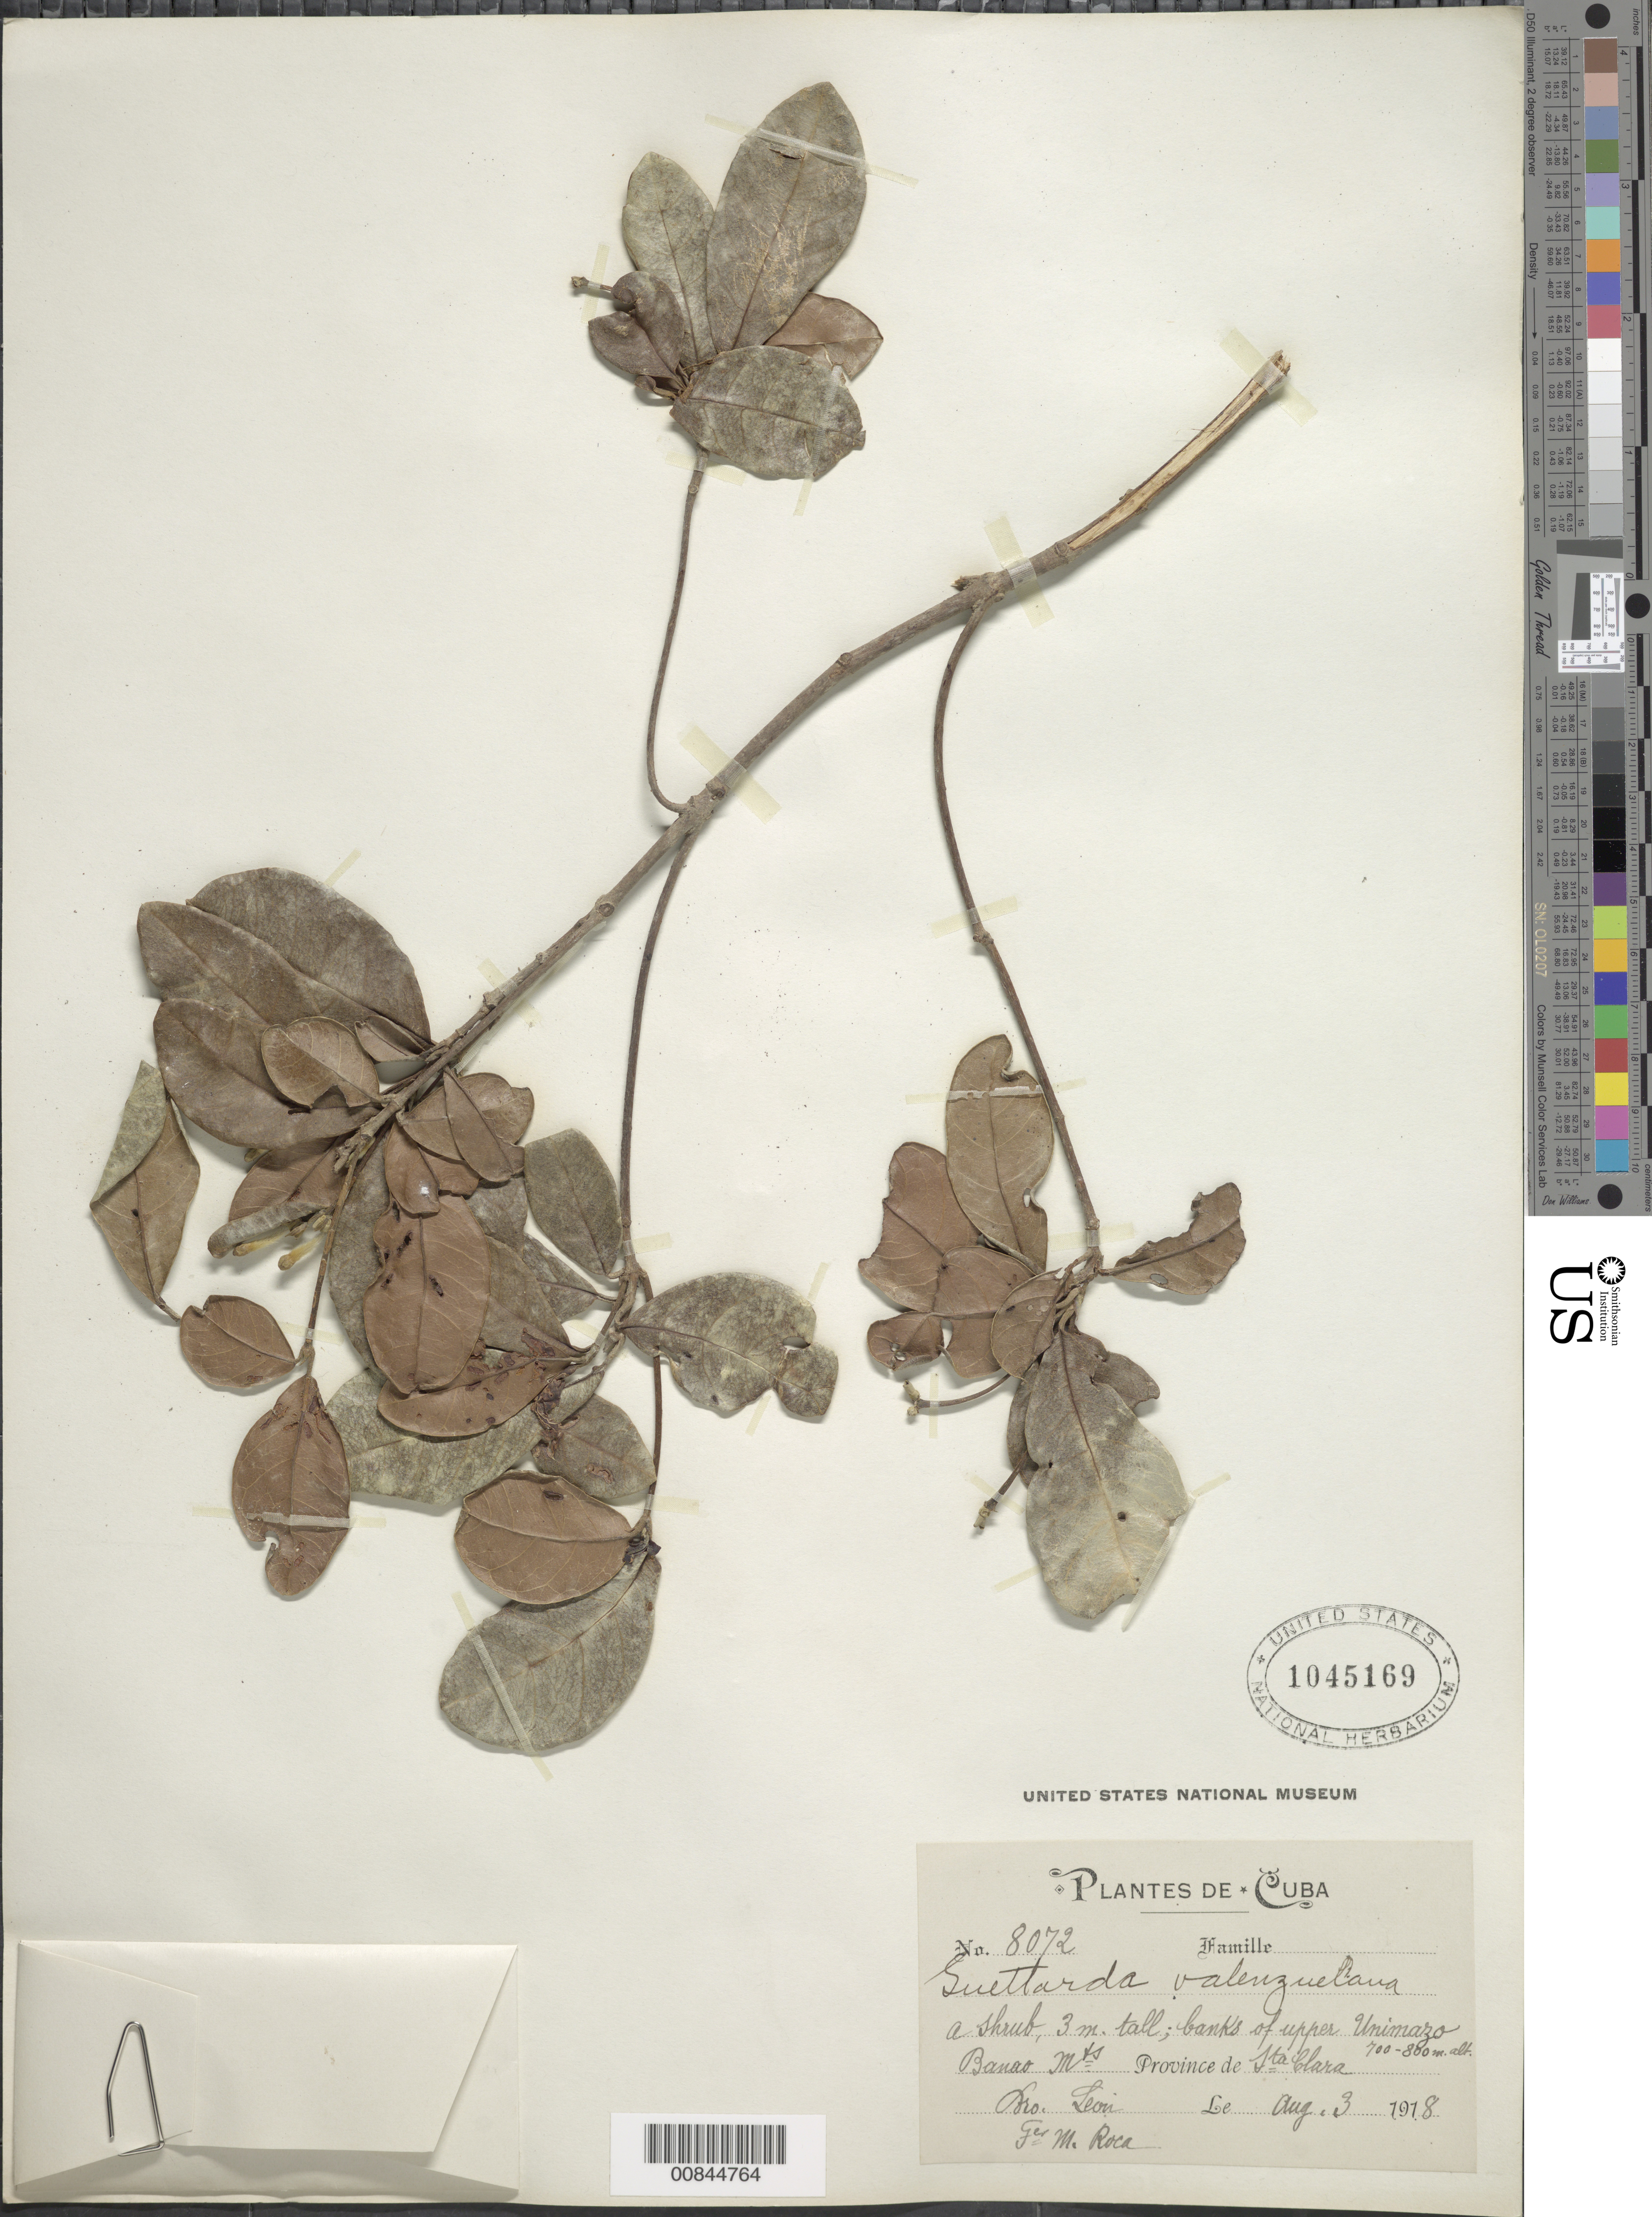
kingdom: Plantae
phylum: Tracheophyta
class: Magnoliopsida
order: Gentianales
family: Rubiaceae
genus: Guettarda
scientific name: Guettarda valenzuelana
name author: A. Rich.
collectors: Bro. León & M. Roca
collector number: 8072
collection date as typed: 03 Aug 1918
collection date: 1918-08-03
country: Cuba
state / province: Las Villas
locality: Banks of upper Unimazo, Banao Mts.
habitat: River banks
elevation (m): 700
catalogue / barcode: US 1045169